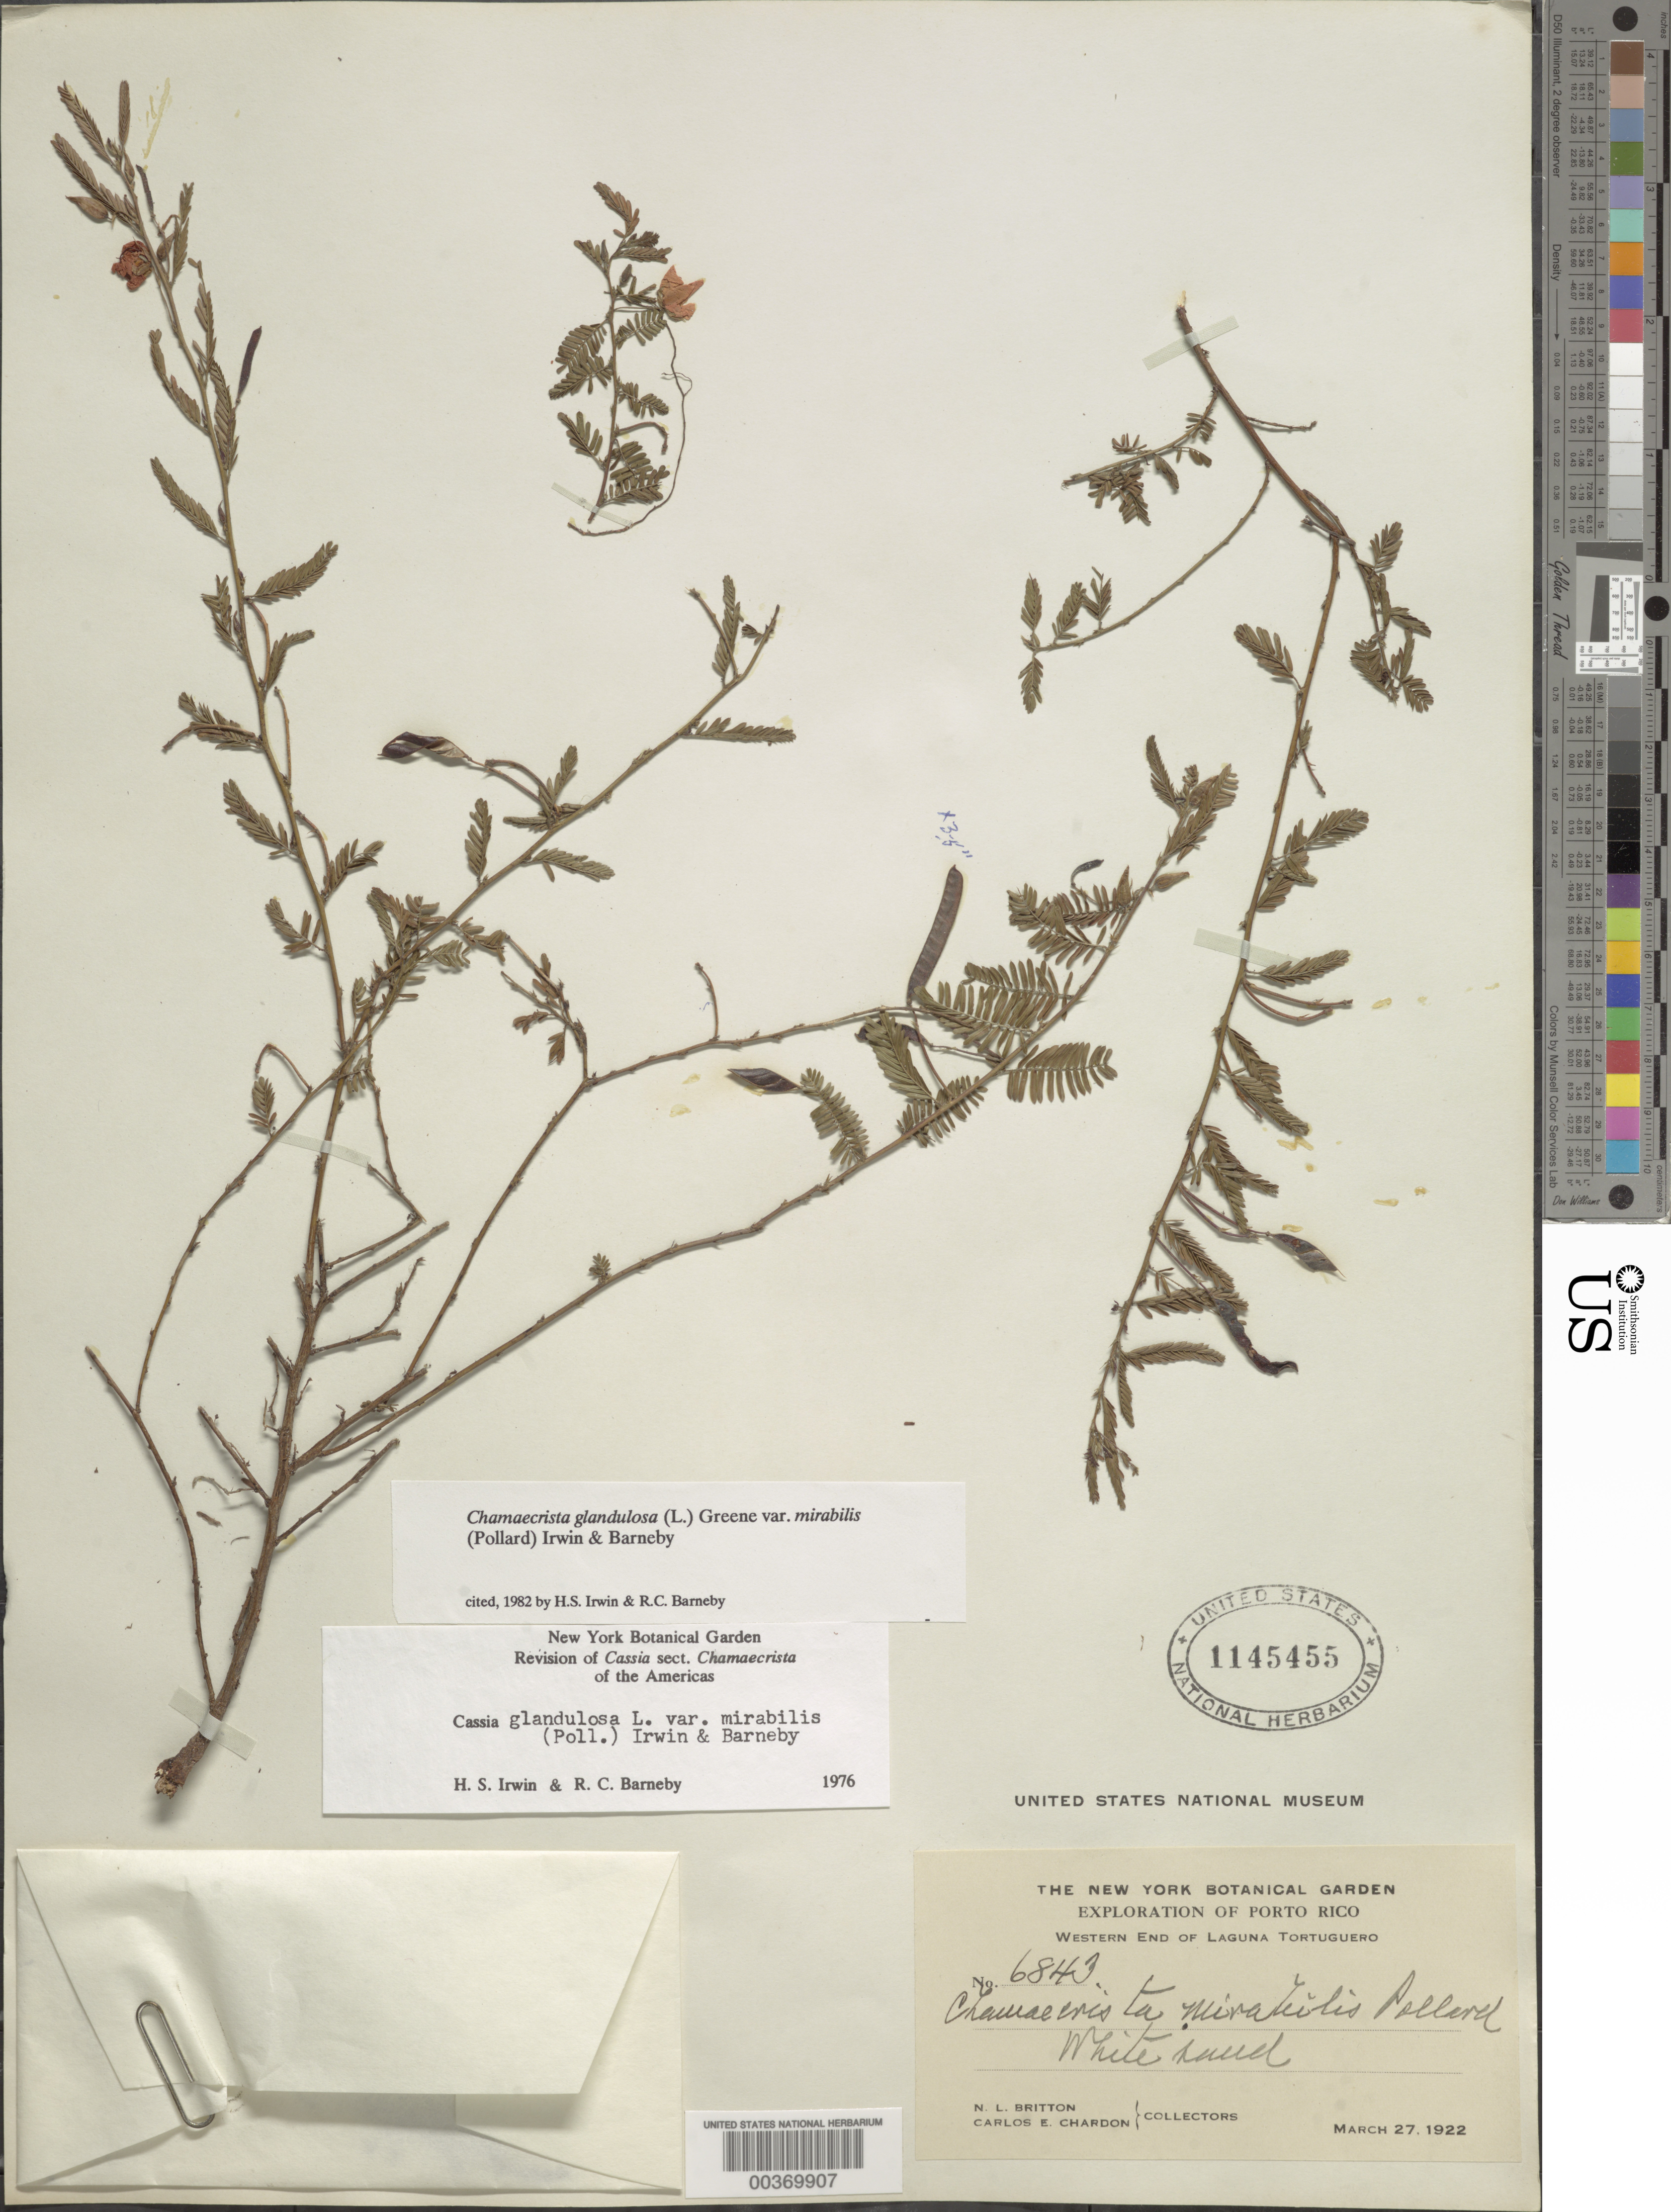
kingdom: Plantae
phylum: Tracheophyta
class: Magnoliopsida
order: Fabales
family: Fabaceae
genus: Chamaecrista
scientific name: Chamaecrista glandulosa var. mirabilis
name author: (Pollard) H.S. Irwin & Barneby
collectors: N. Britton & C. E. Chardón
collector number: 6843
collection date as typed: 27 Mar 1922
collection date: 1922-03-27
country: Puerto Rico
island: Greater Antilles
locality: Western end of laguna tortuguero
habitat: White sand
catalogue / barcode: US 1145455